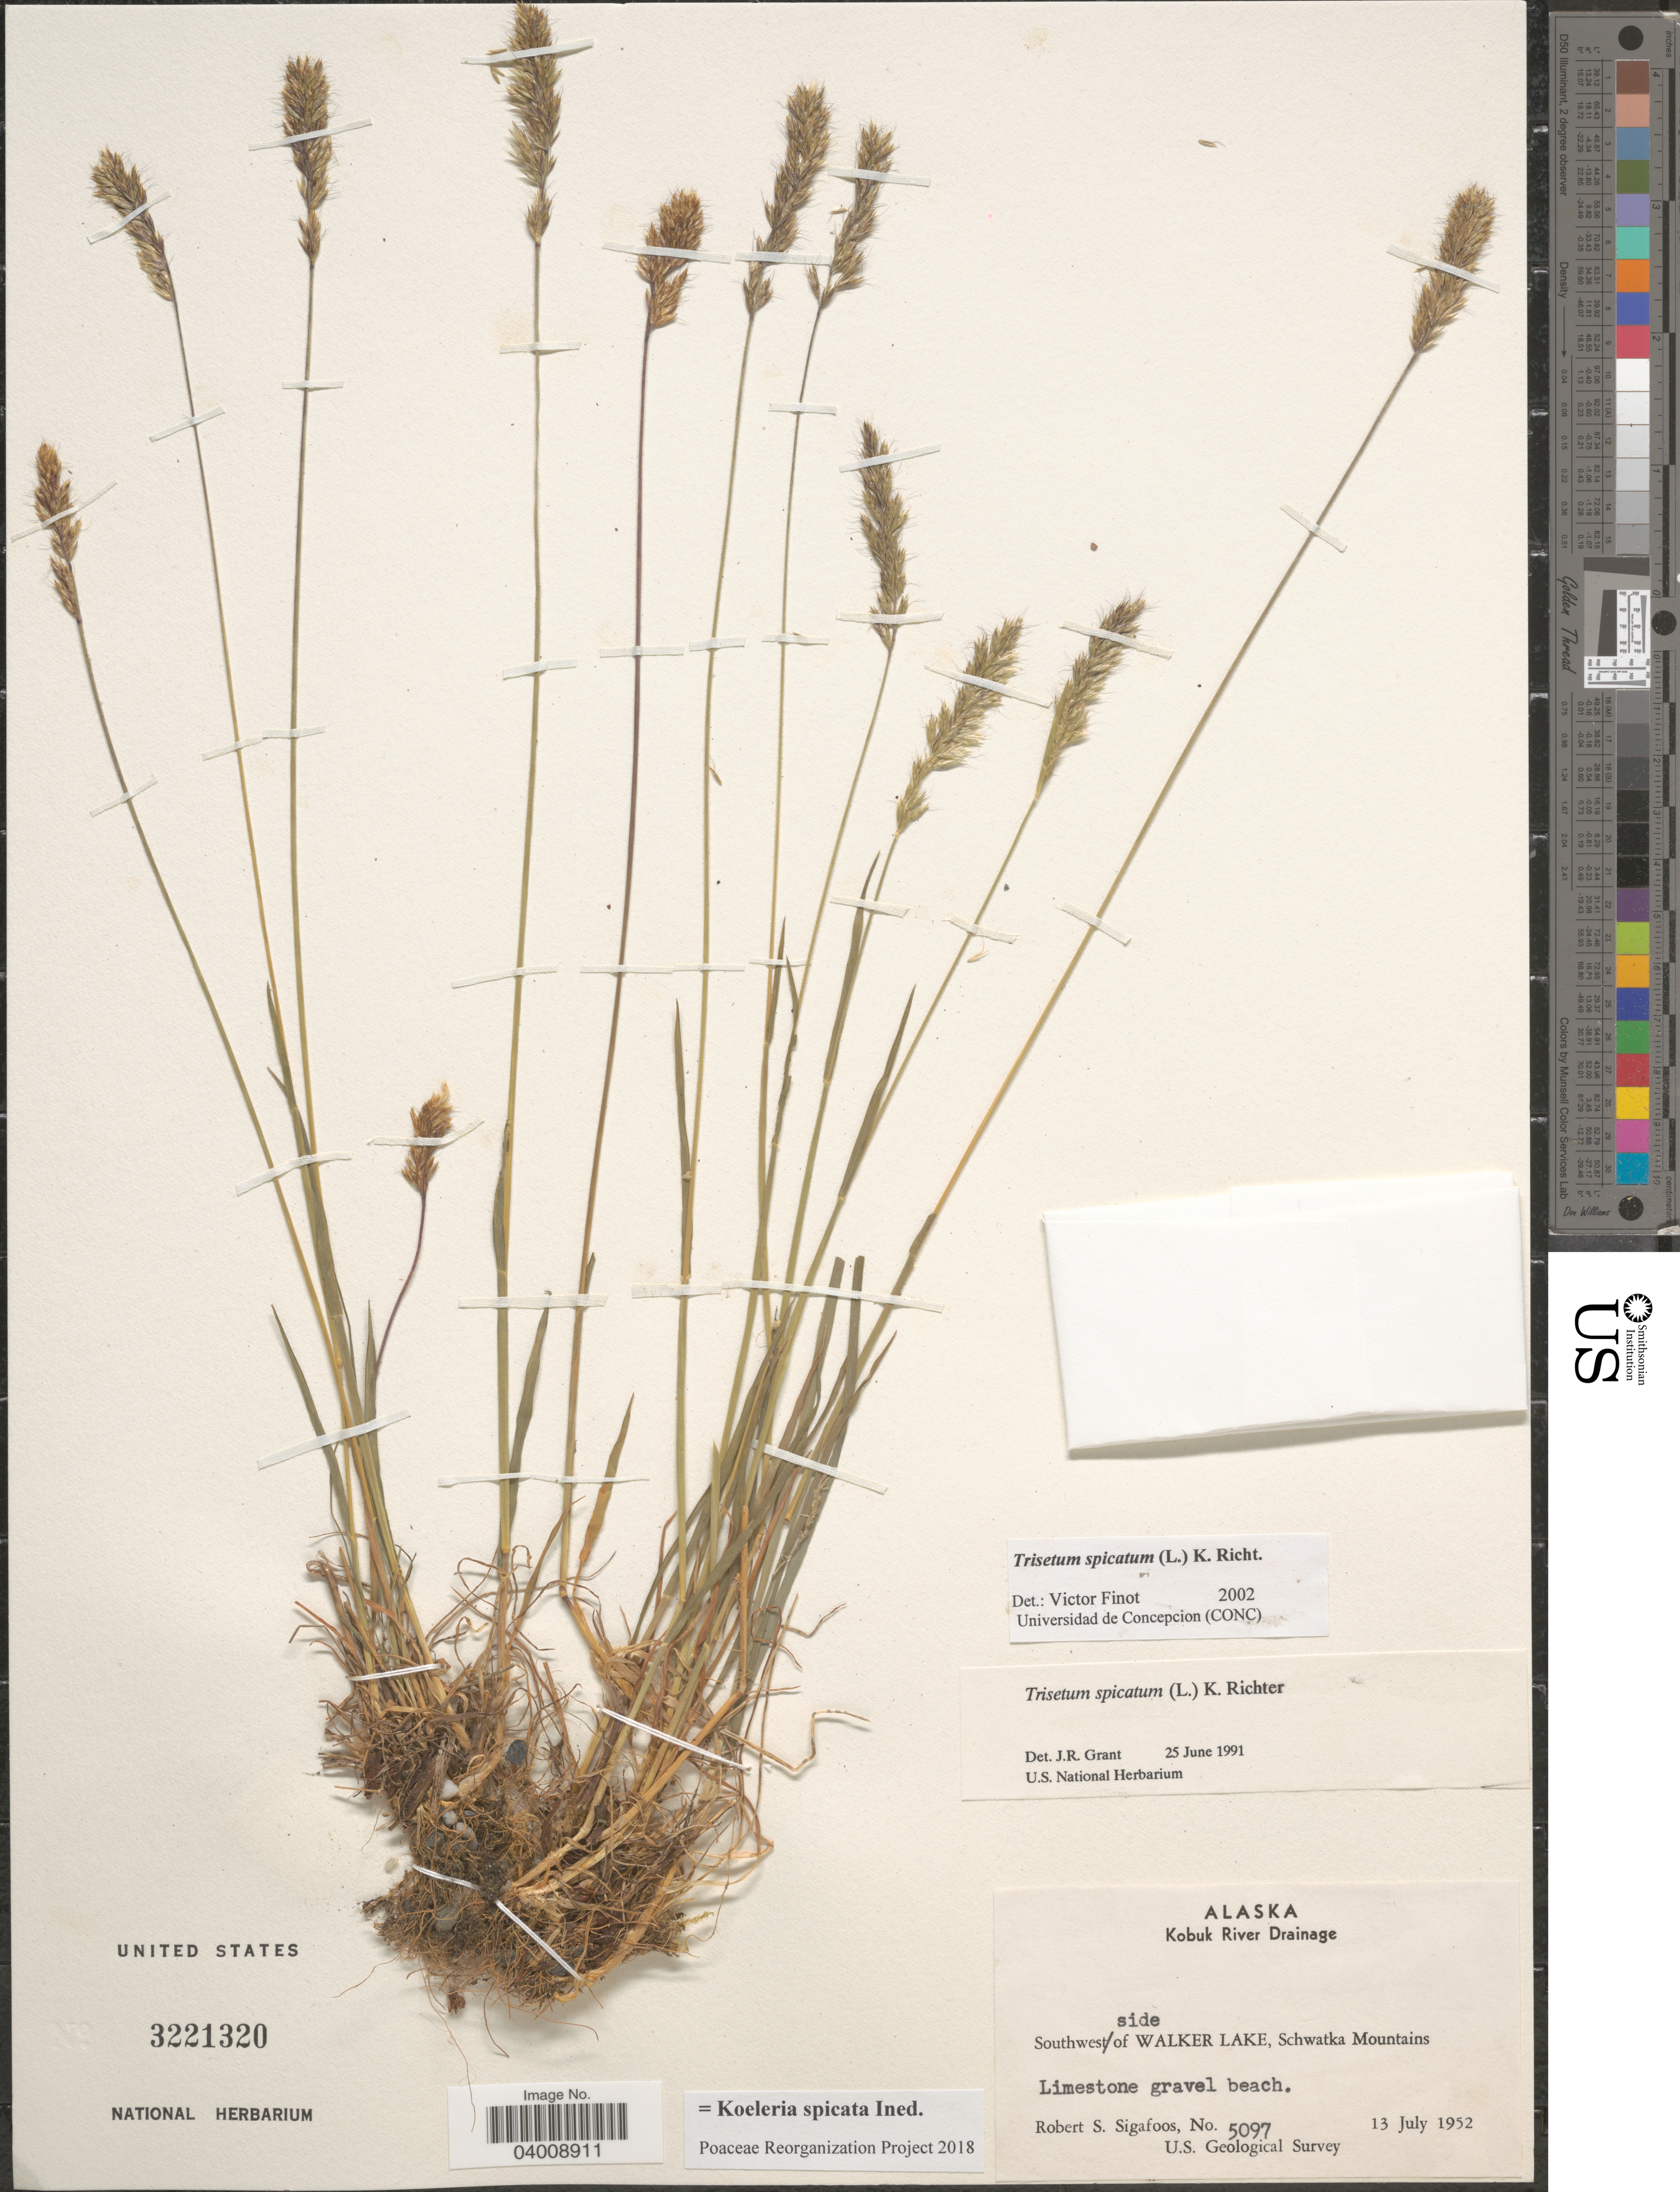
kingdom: Plantae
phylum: Tracheophyta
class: Liliopsida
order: Poales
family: Poaceae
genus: Koeleria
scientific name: Koeleria spicata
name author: (L.) Barberá et al.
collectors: R. Sigafoos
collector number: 5097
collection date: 1952-07-13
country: United States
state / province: Alaska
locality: Kobuk River Drainage. Southwest side of Walker Lake, Schwatka Mountains.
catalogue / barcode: US 3221320